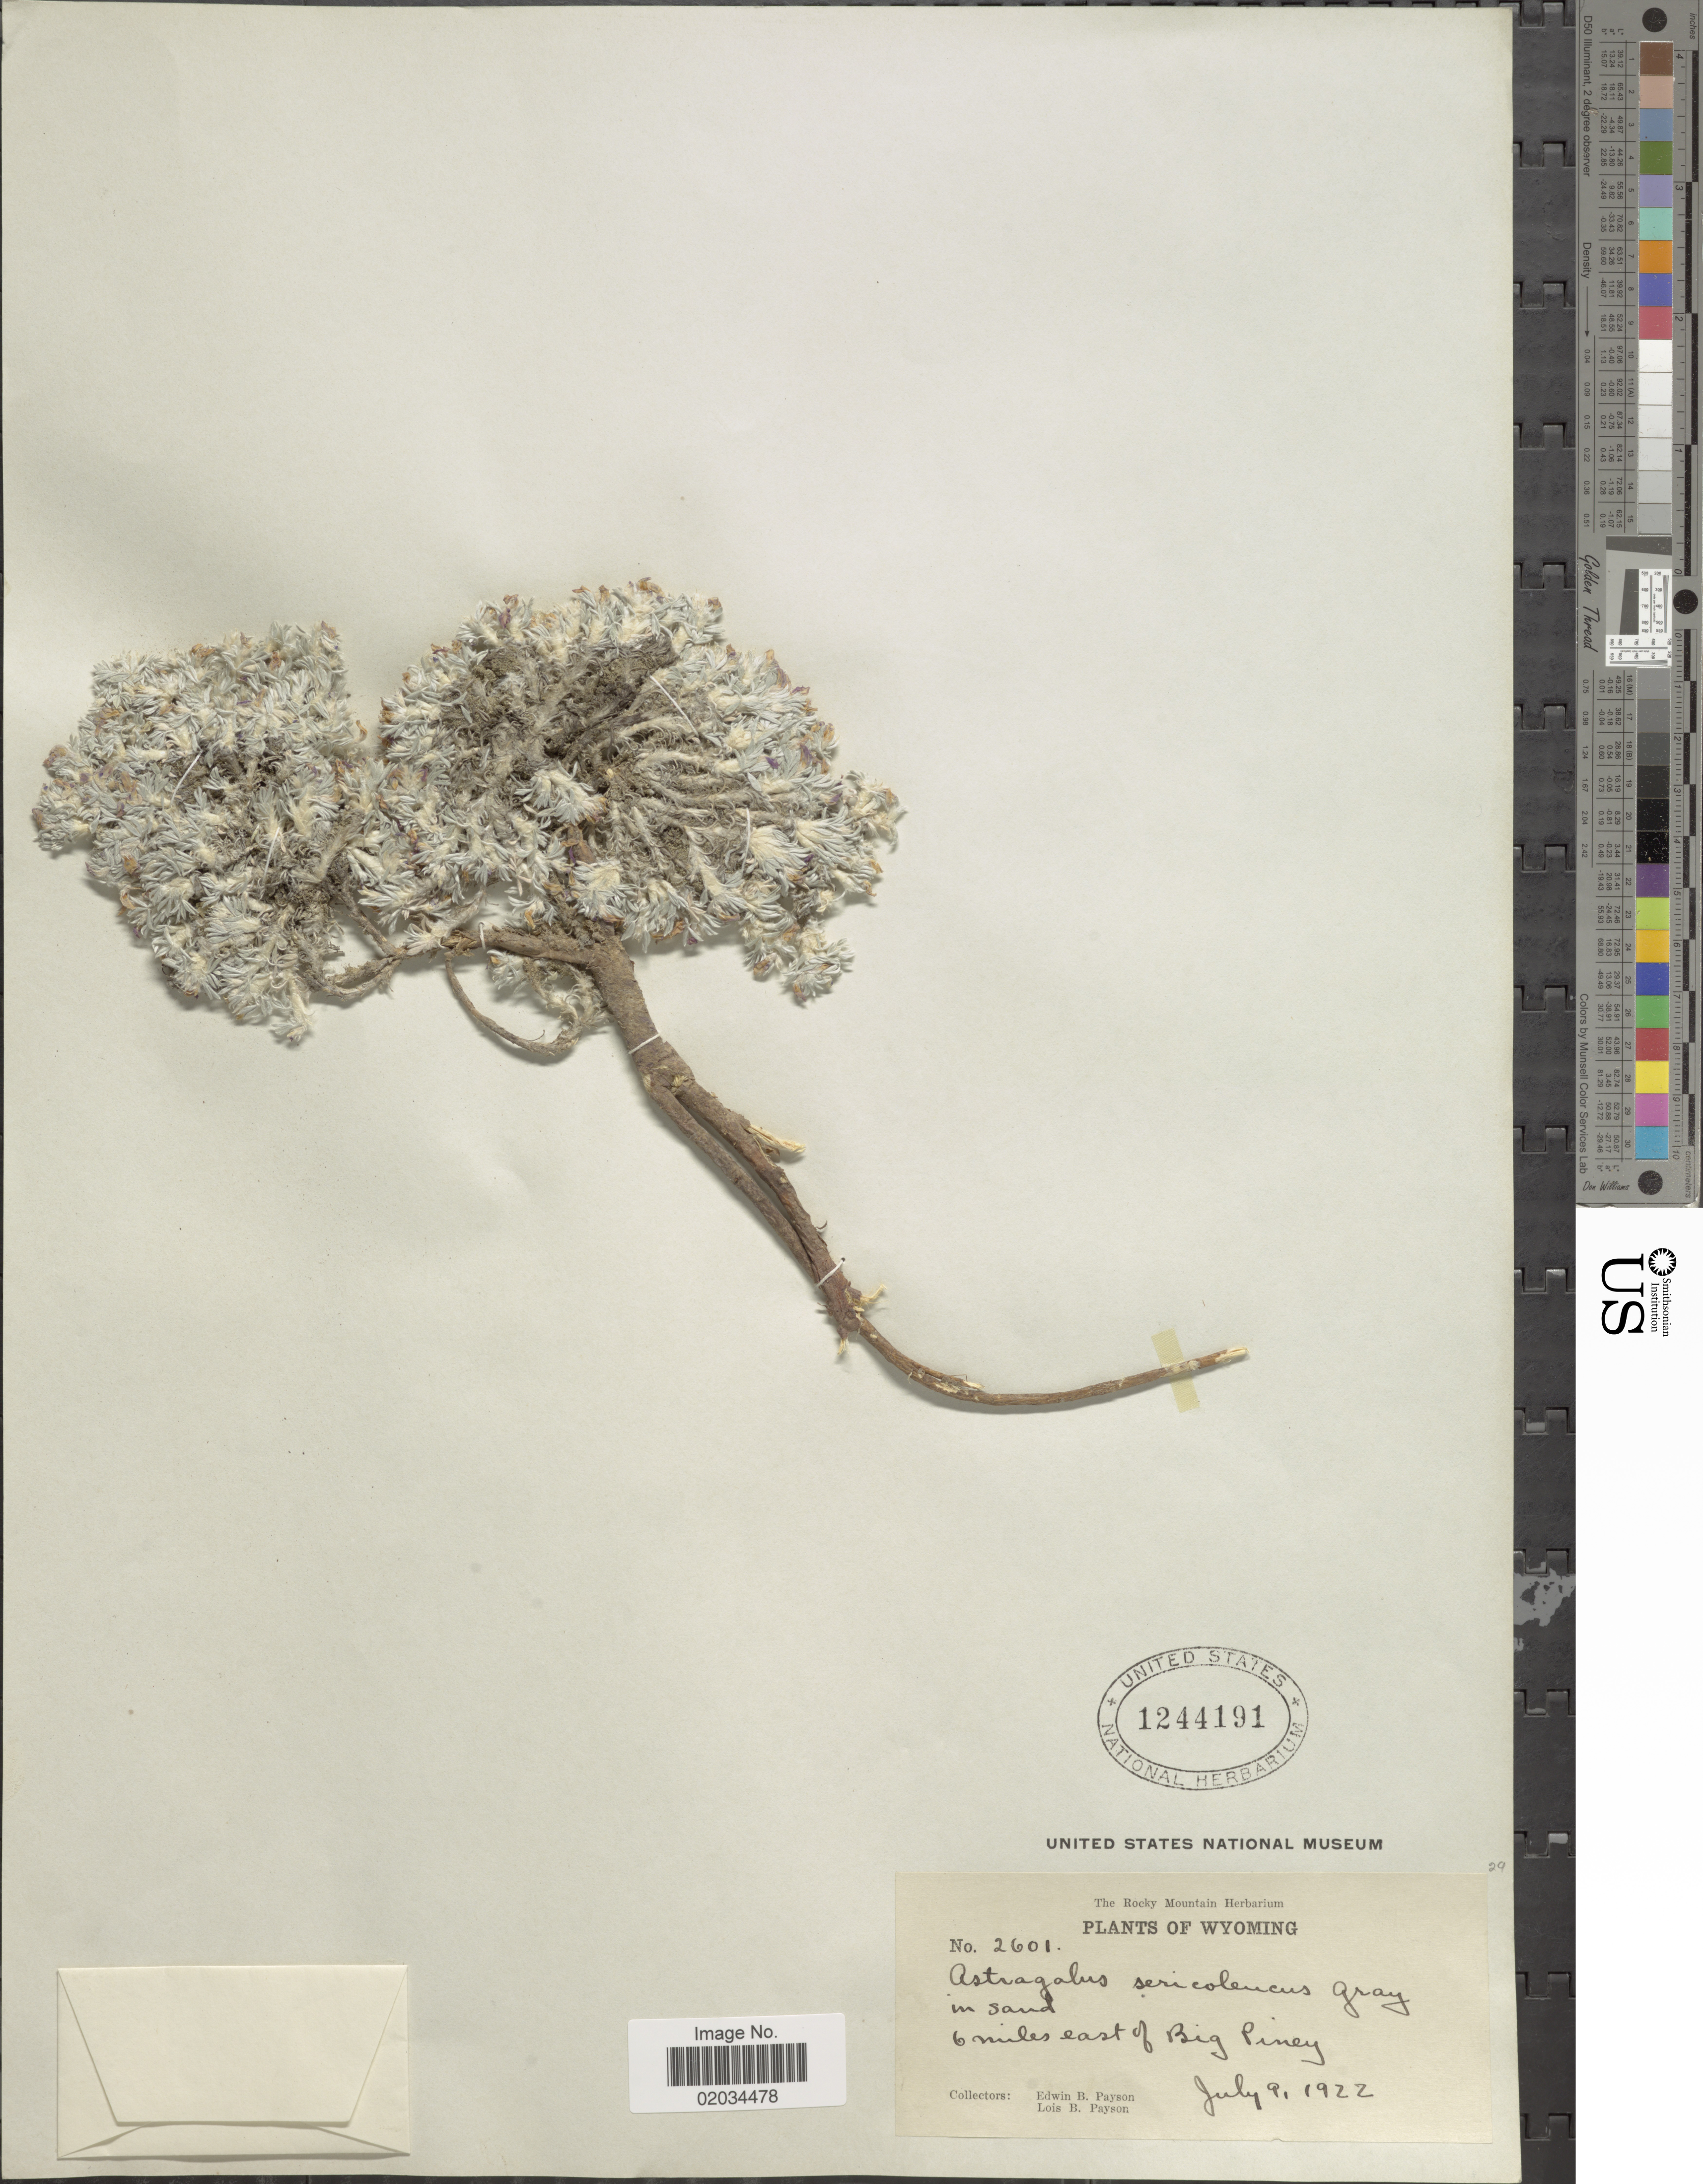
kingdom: Plantae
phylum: Tracheophyta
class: Magnoliopsida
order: Fabales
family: Fabaceae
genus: Astragalus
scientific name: Astragalus sericoleucus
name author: A. Gray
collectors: E. B. Payson & L. Payson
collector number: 2601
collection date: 1922-07-09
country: United States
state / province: Wyoming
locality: In sand, 6 miles east of Big Piney.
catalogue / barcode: US 1244191